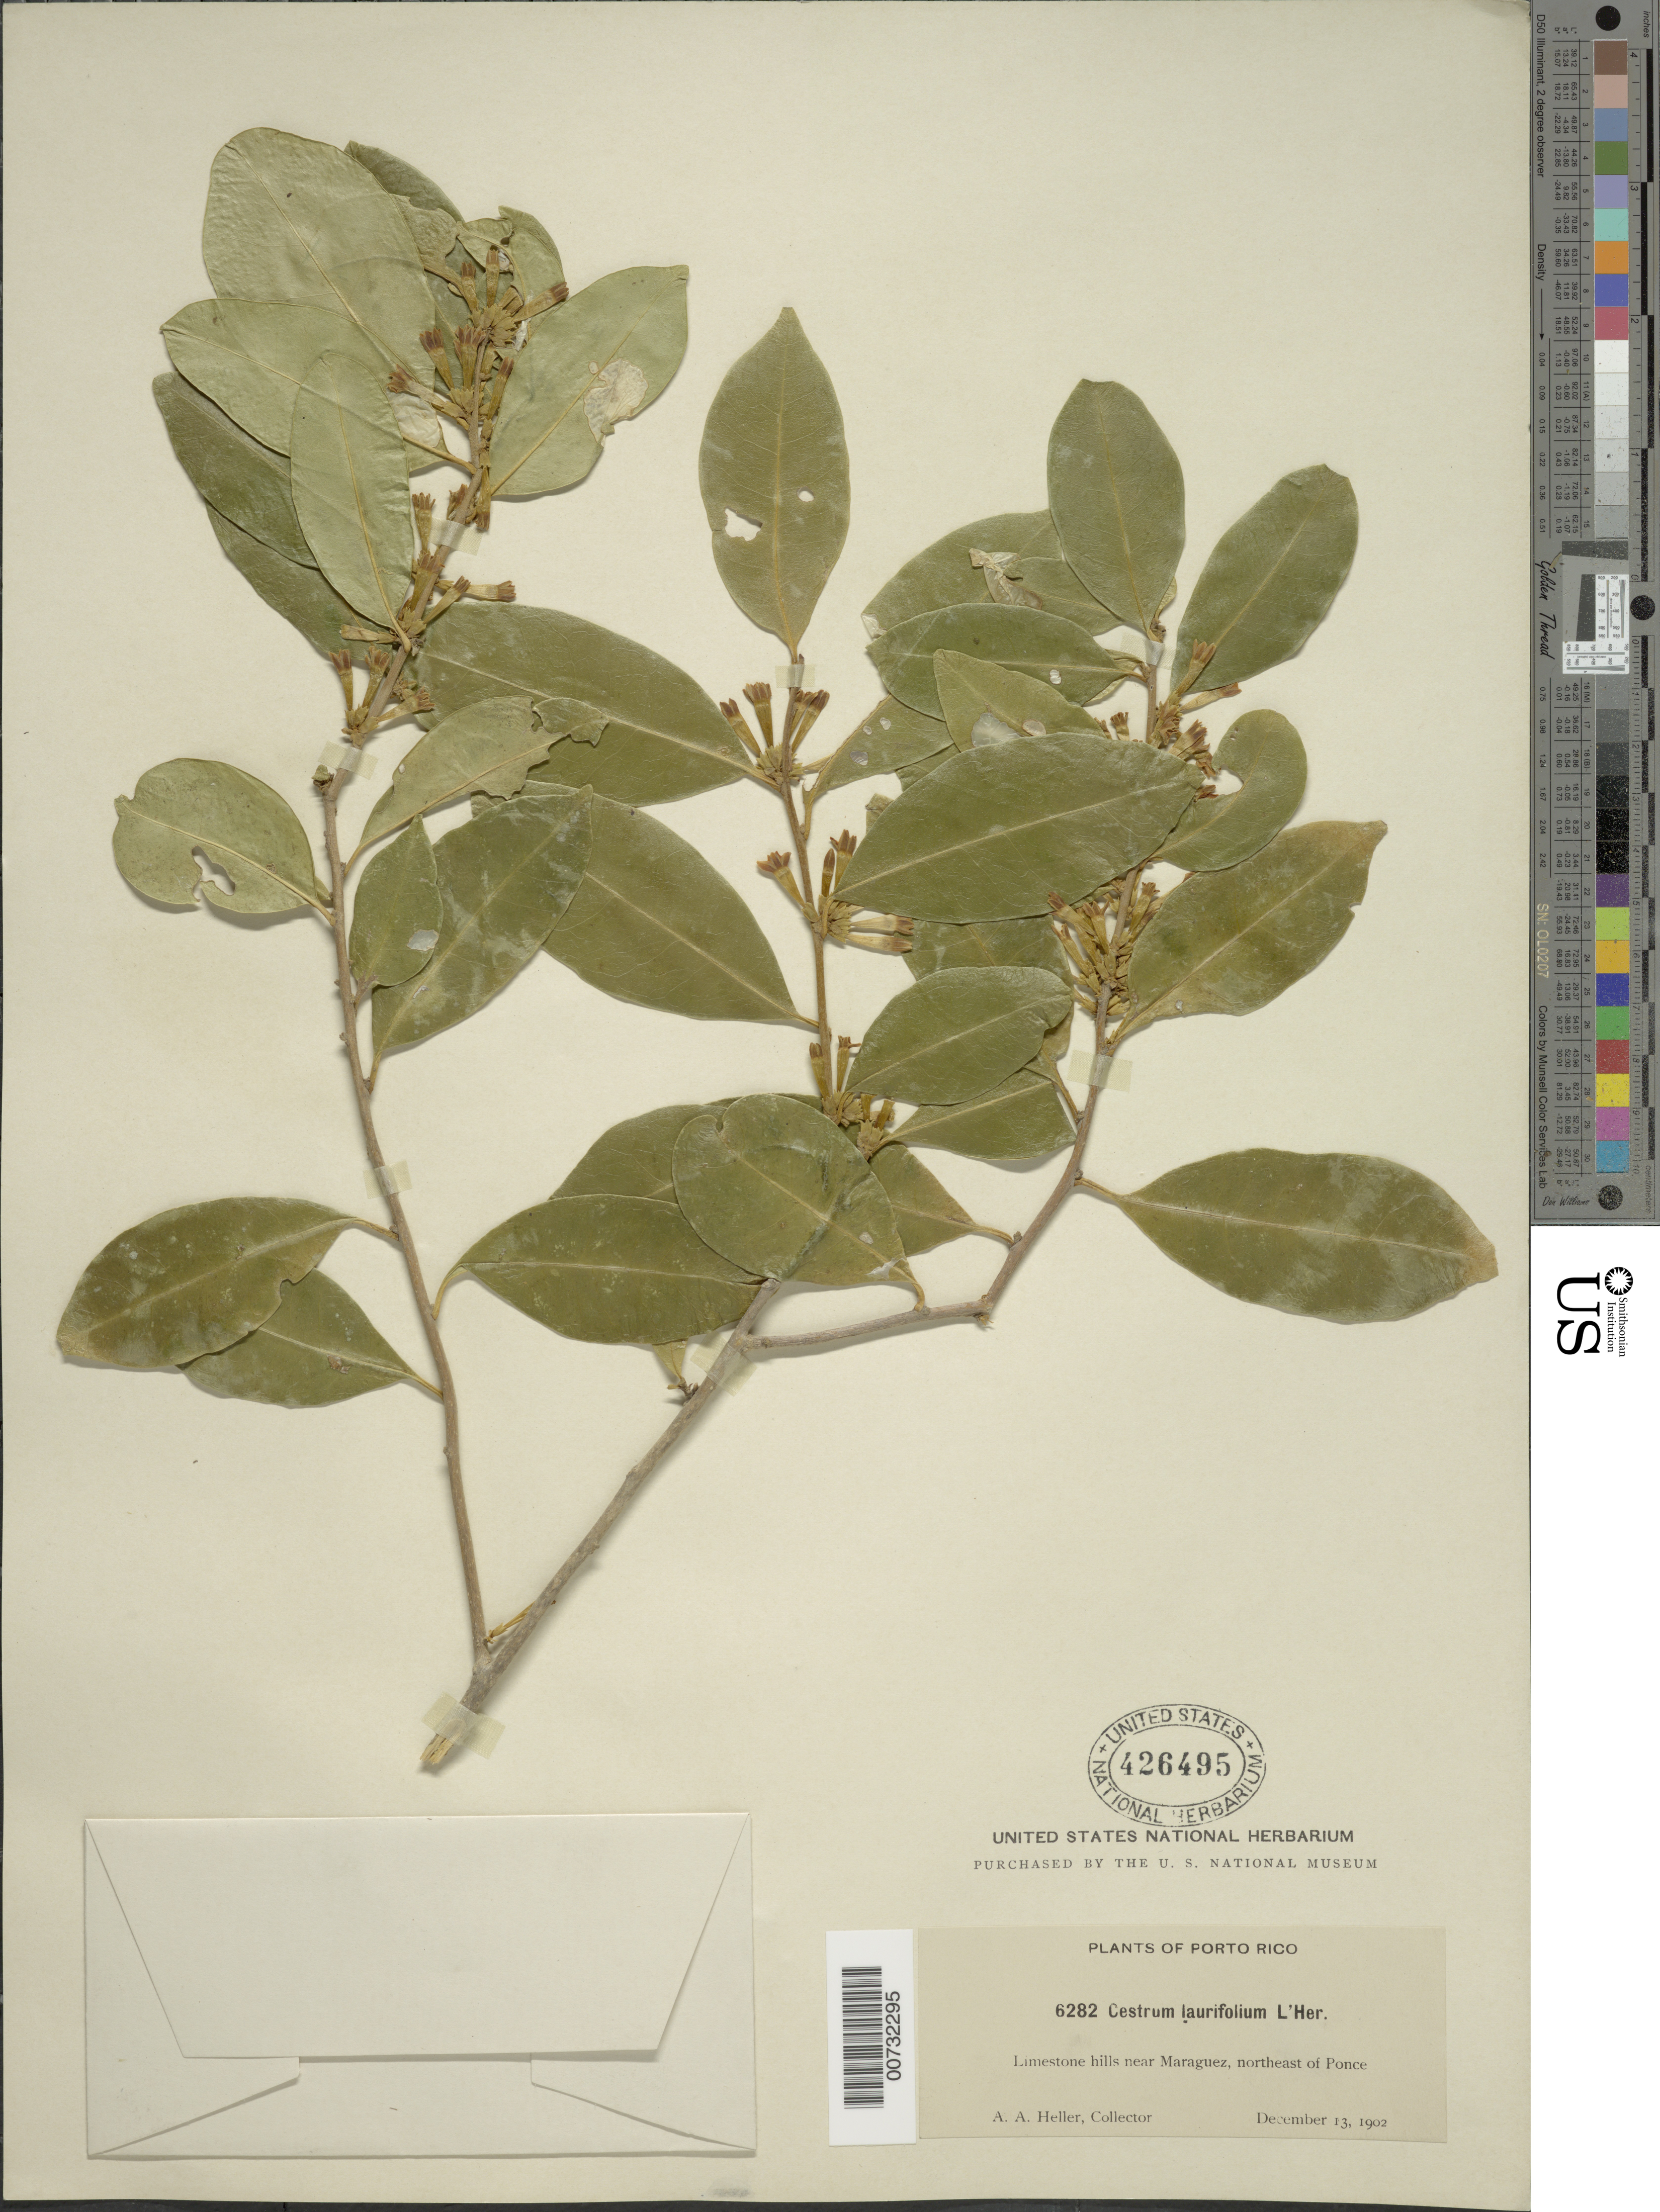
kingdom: Plantae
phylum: Tracheophyta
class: Magnoliopsida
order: Solanales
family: Solanaceae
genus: Cestrum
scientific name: Cestrum laurifolium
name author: L'Hér.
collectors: A. A. Heller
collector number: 6282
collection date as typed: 13 Dec 1902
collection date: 1902-12-13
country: Puerto Rico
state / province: Ponce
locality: Maraguez, NE of Ponce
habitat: Limestone hills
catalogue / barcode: US 426495